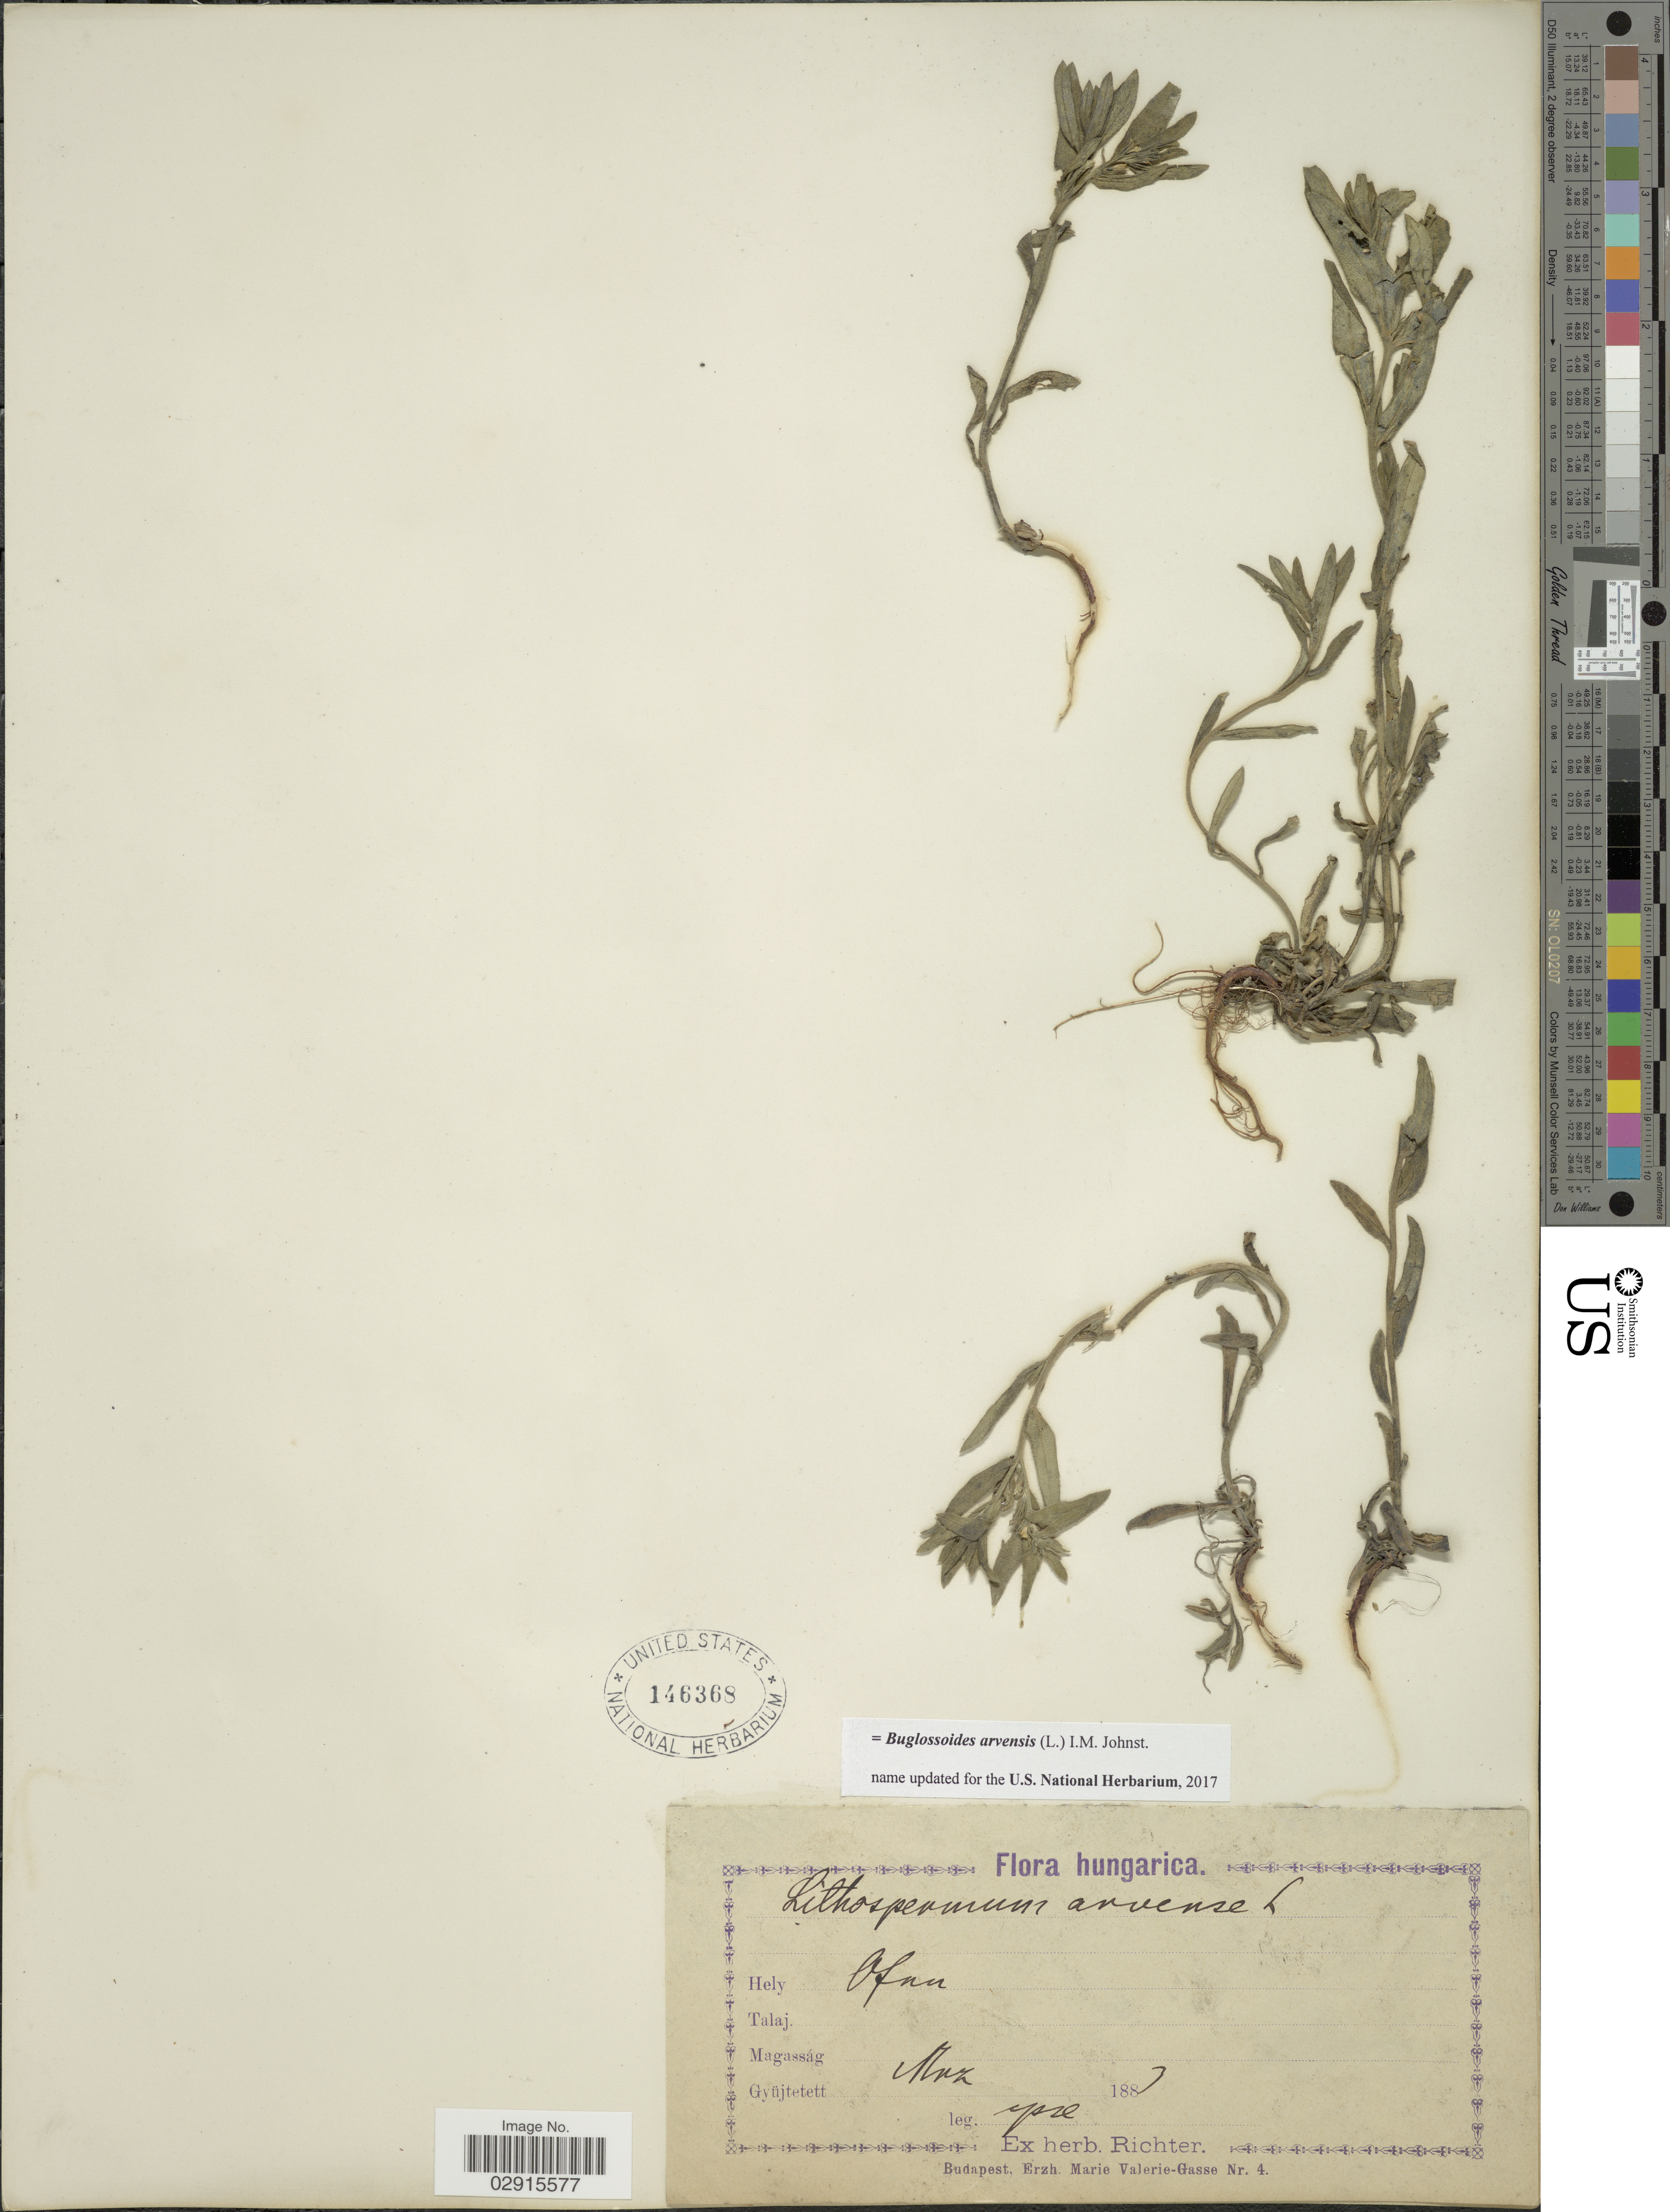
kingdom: Plantae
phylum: Tracheophyta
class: Magnoliopsida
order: Boraginales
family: Boraginaceae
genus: Buglossoides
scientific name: Buglossoides arvensis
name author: (L.) I.M. Johnst.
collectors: -- Richter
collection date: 1883-03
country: Hungary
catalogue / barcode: US 146368